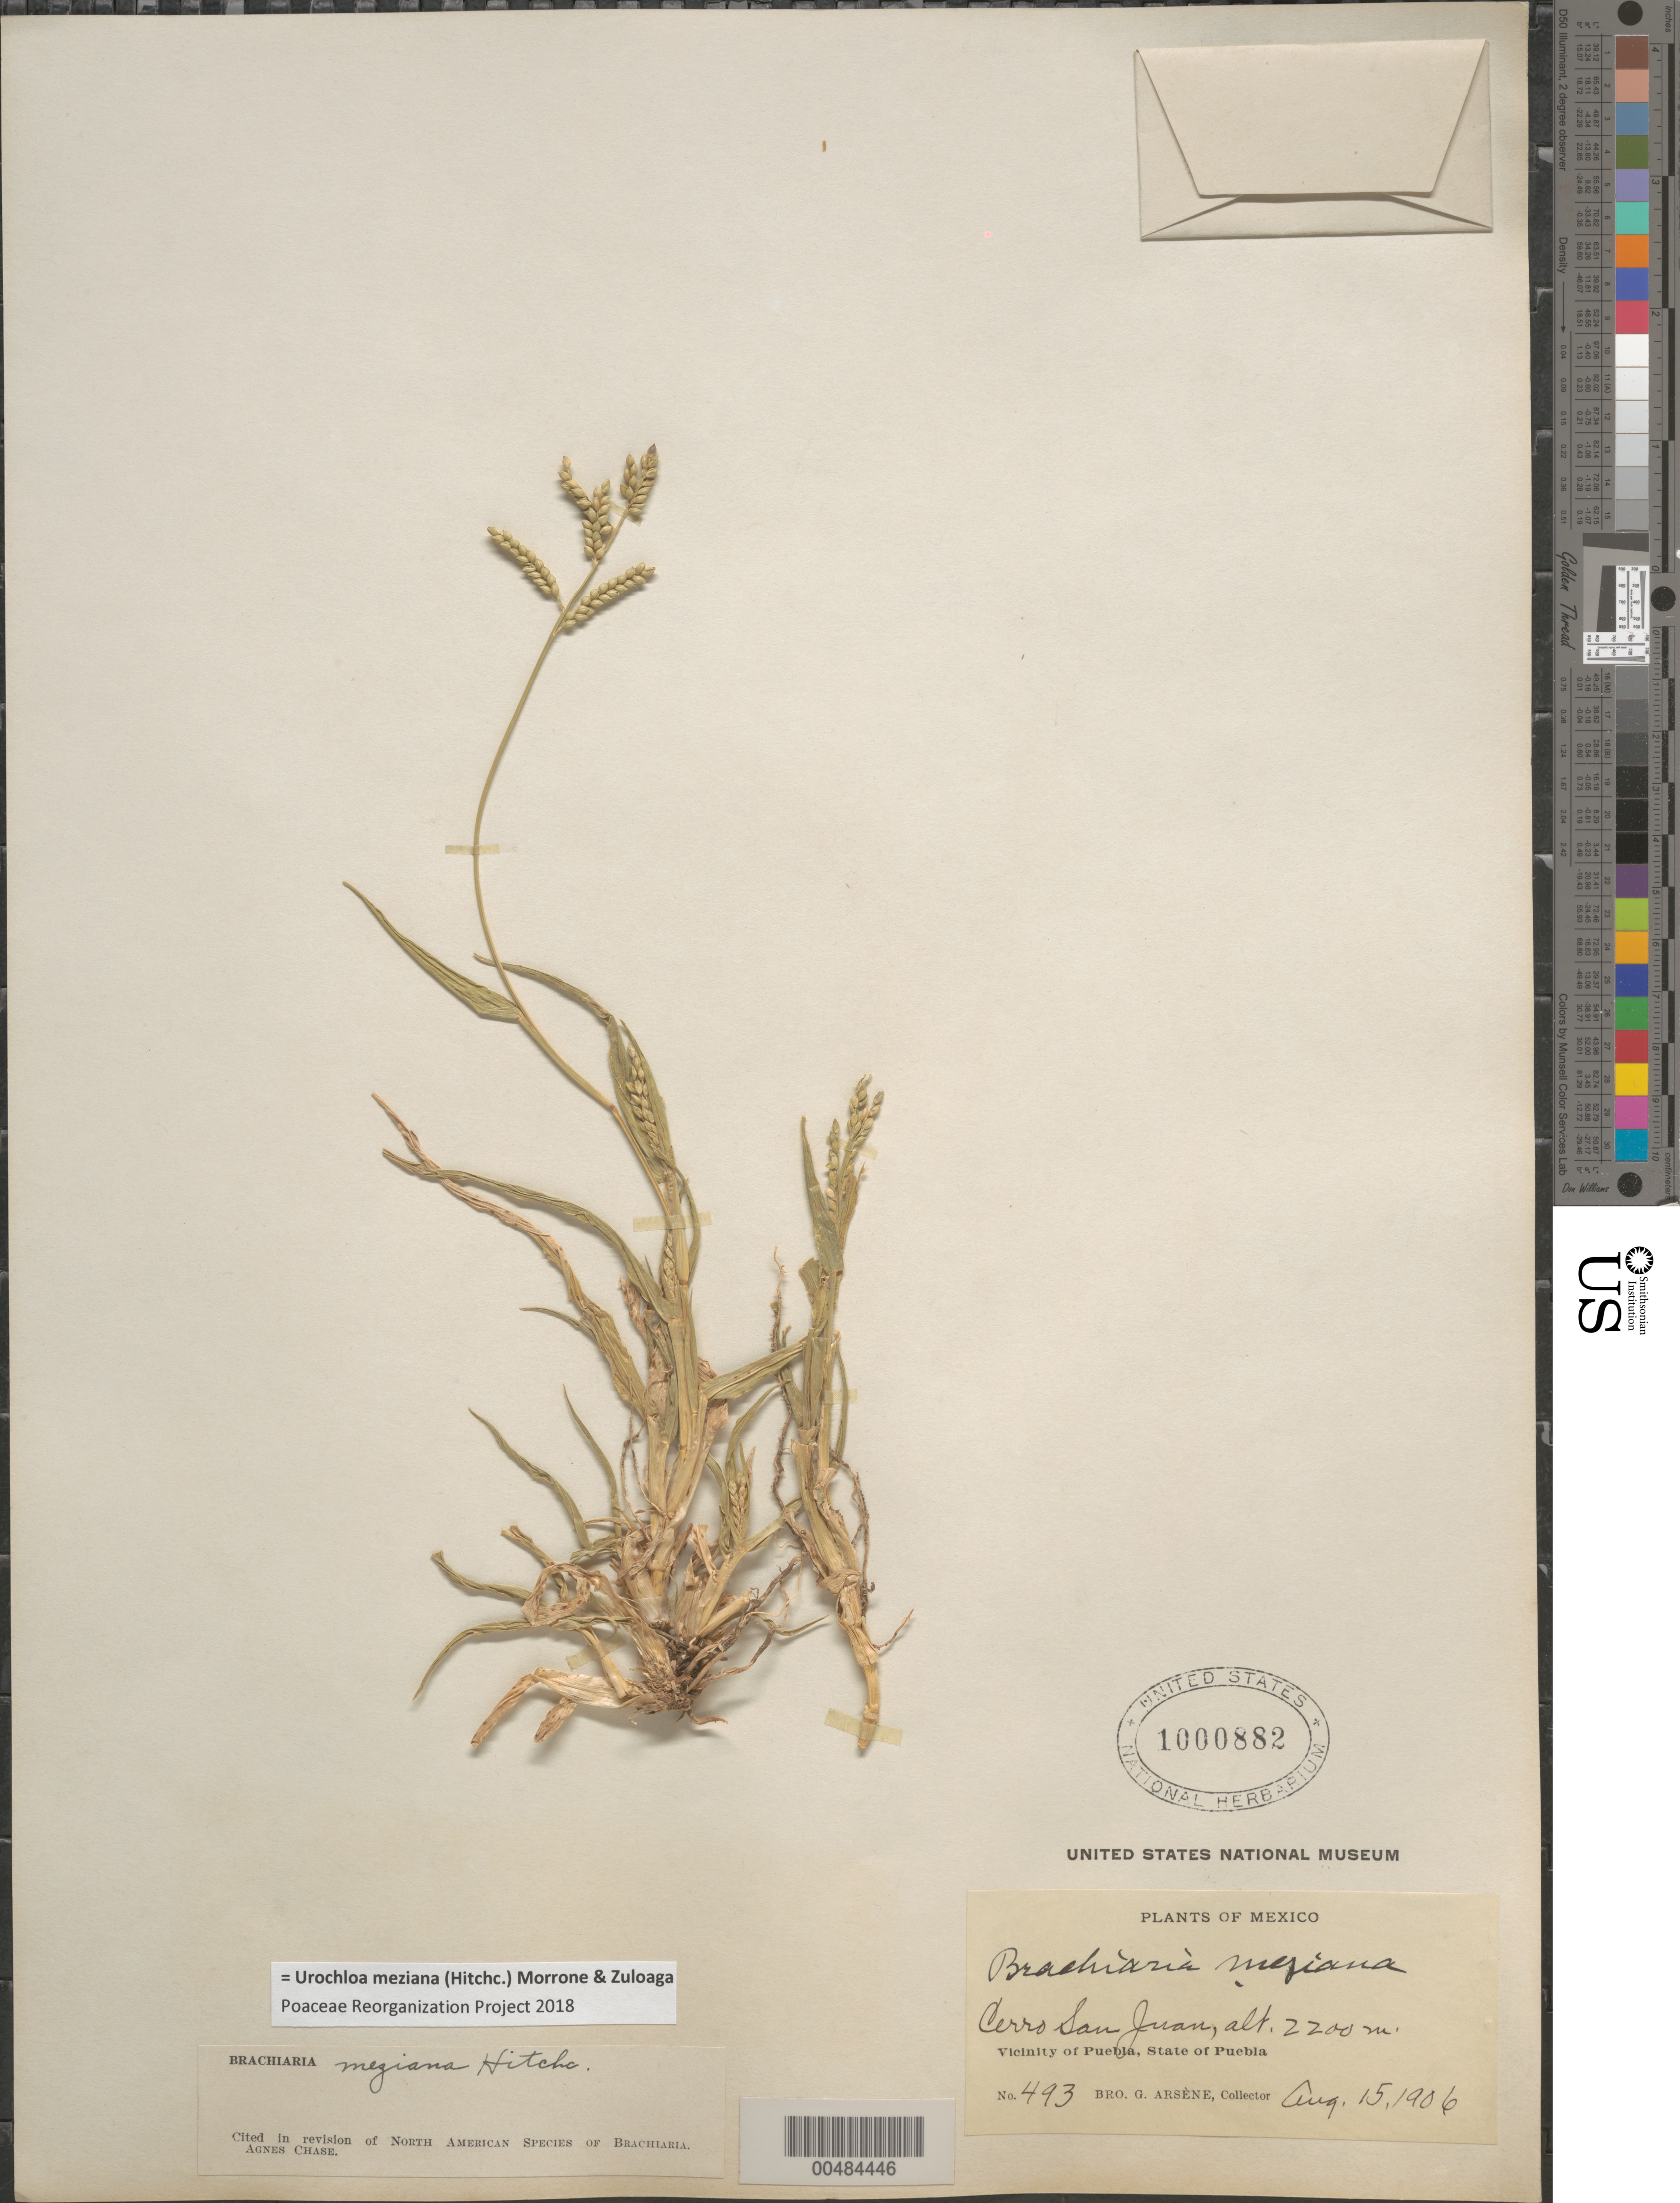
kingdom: Plantae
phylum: Tracheophyta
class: Liliopsida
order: Poales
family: Poaceae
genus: Brachiaria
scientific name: Brachiaria meziana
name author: Hitchc.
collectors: Bro. G. Arsène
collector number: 493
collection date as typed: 15 Aug 1906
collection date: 1906-08-15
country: Mexico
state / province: Puebla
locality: Vicinity of Puebla, Cerro San Juan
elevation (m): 2200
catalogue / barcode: US 1000882